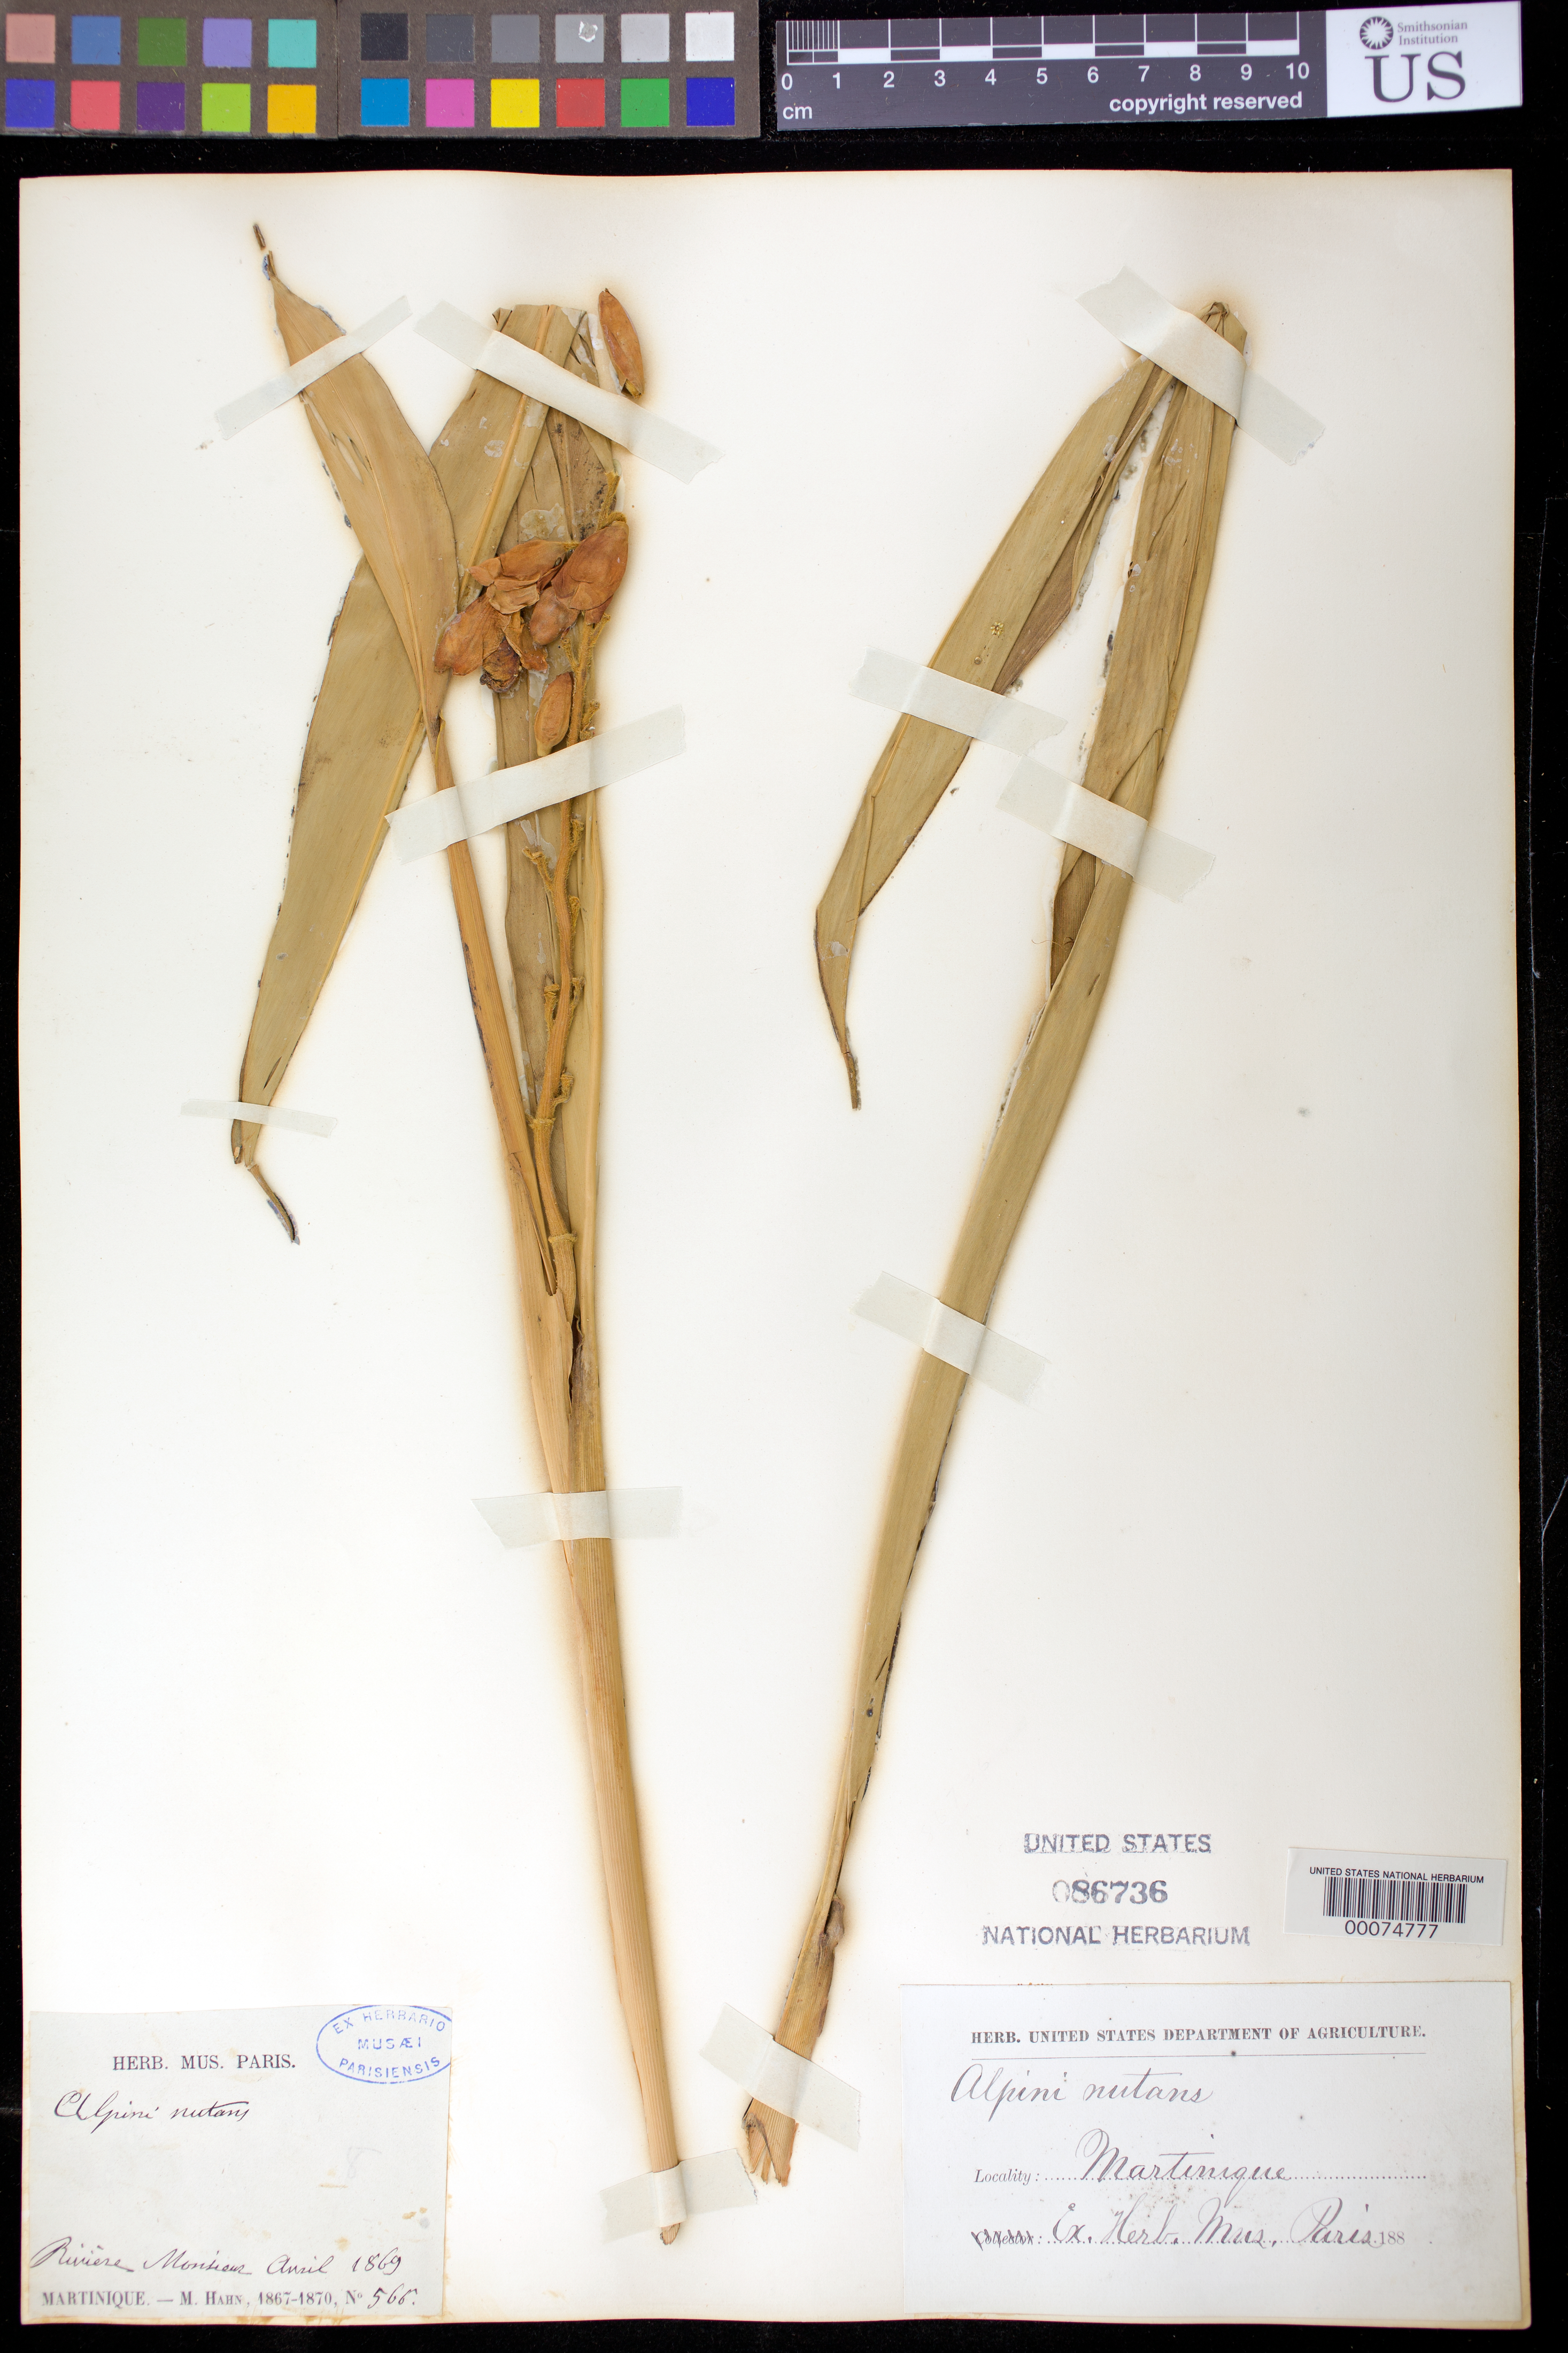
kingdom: Plantae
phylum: Tracheophyta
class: Liliopsida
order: Zingiberales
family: Zingiberaceae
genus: Alpinia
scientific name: Alpinia zerumbet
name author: (Pers.) B.L. Burtt & R.M. Sm.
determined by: Strong, Mark T., (BOT), Smithsonian Institution - National Museum of Natural History (UNITED STATES)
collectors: M. Hahn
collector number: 566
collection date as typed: Apr 1869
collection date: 1869-04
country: Martinique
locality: Riviere monsieur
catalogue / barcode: US 86736